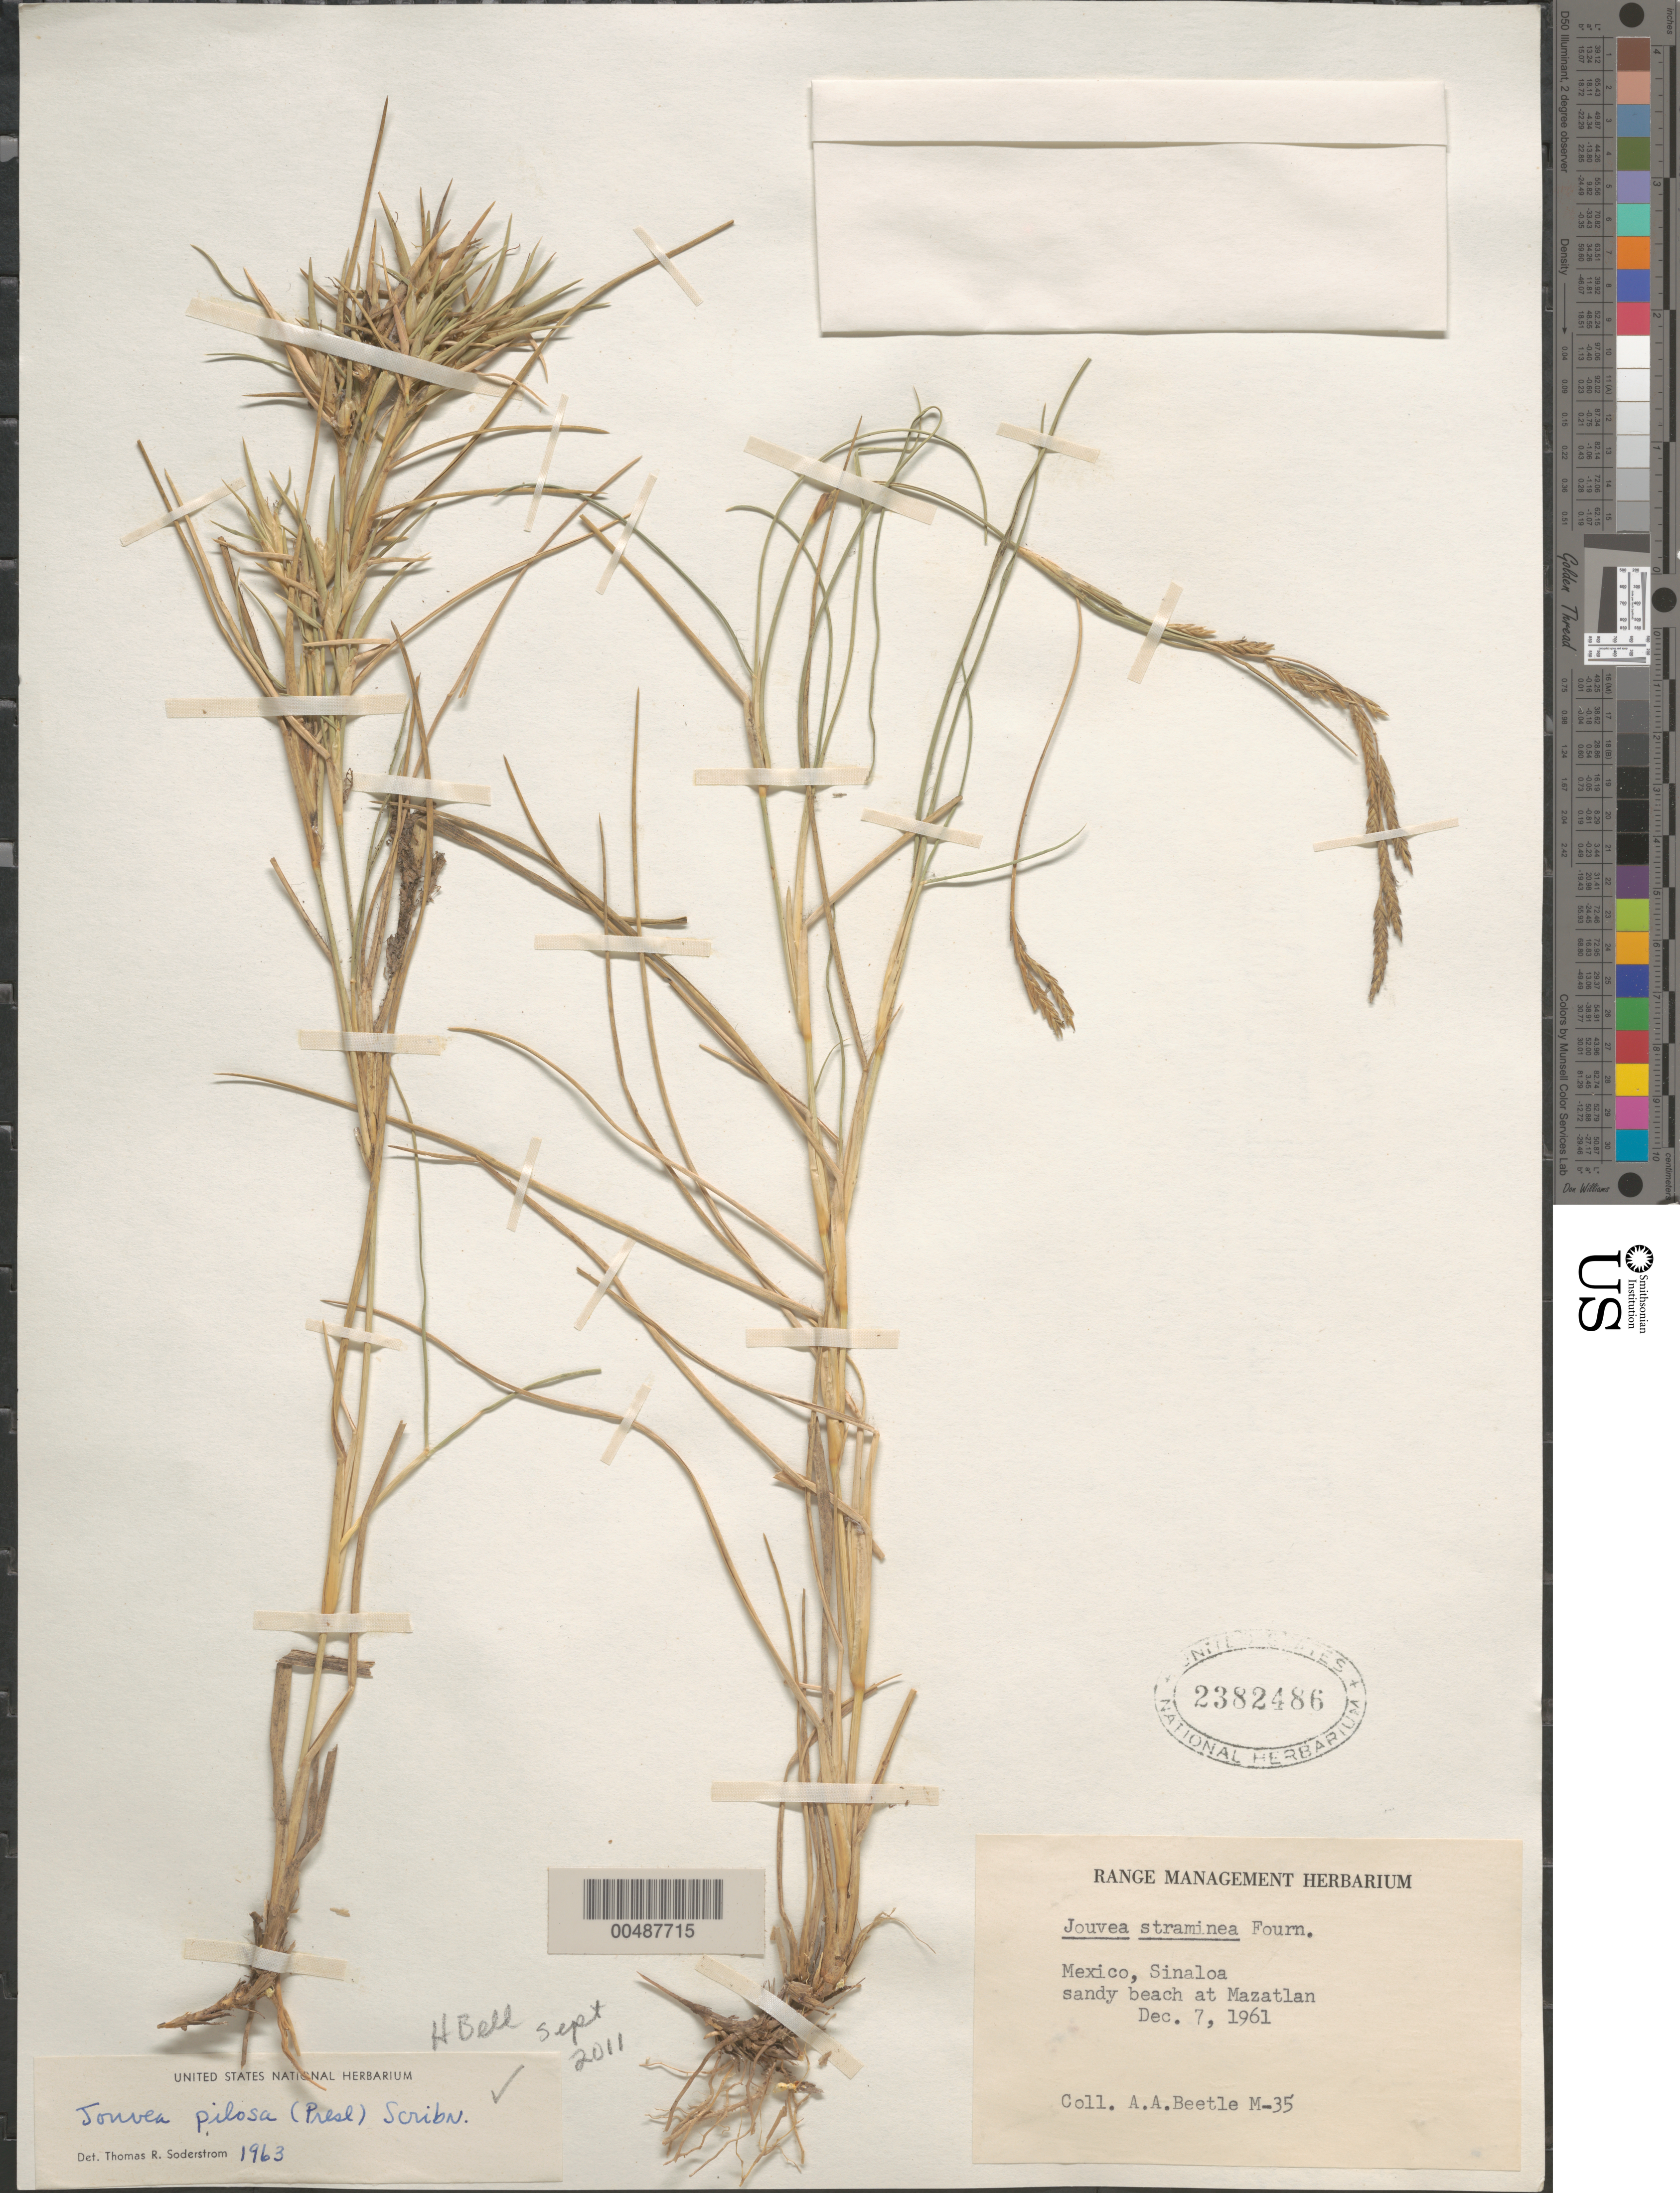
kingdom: Plantae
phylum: Tracheophyta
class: Liliopsida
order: Poales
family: Poaceae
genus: Jouvea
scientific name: Jouvea pilosa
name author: (J. Presl) Scribn.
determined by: Soderstrom, T. R.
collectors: A. A. Beetle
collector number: M-35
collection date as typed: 7 Dec 1961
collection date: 1961-12-07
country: Mexico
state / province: Sinaloa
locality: Sandy beach at Mazatlan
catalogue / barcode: US 2382486